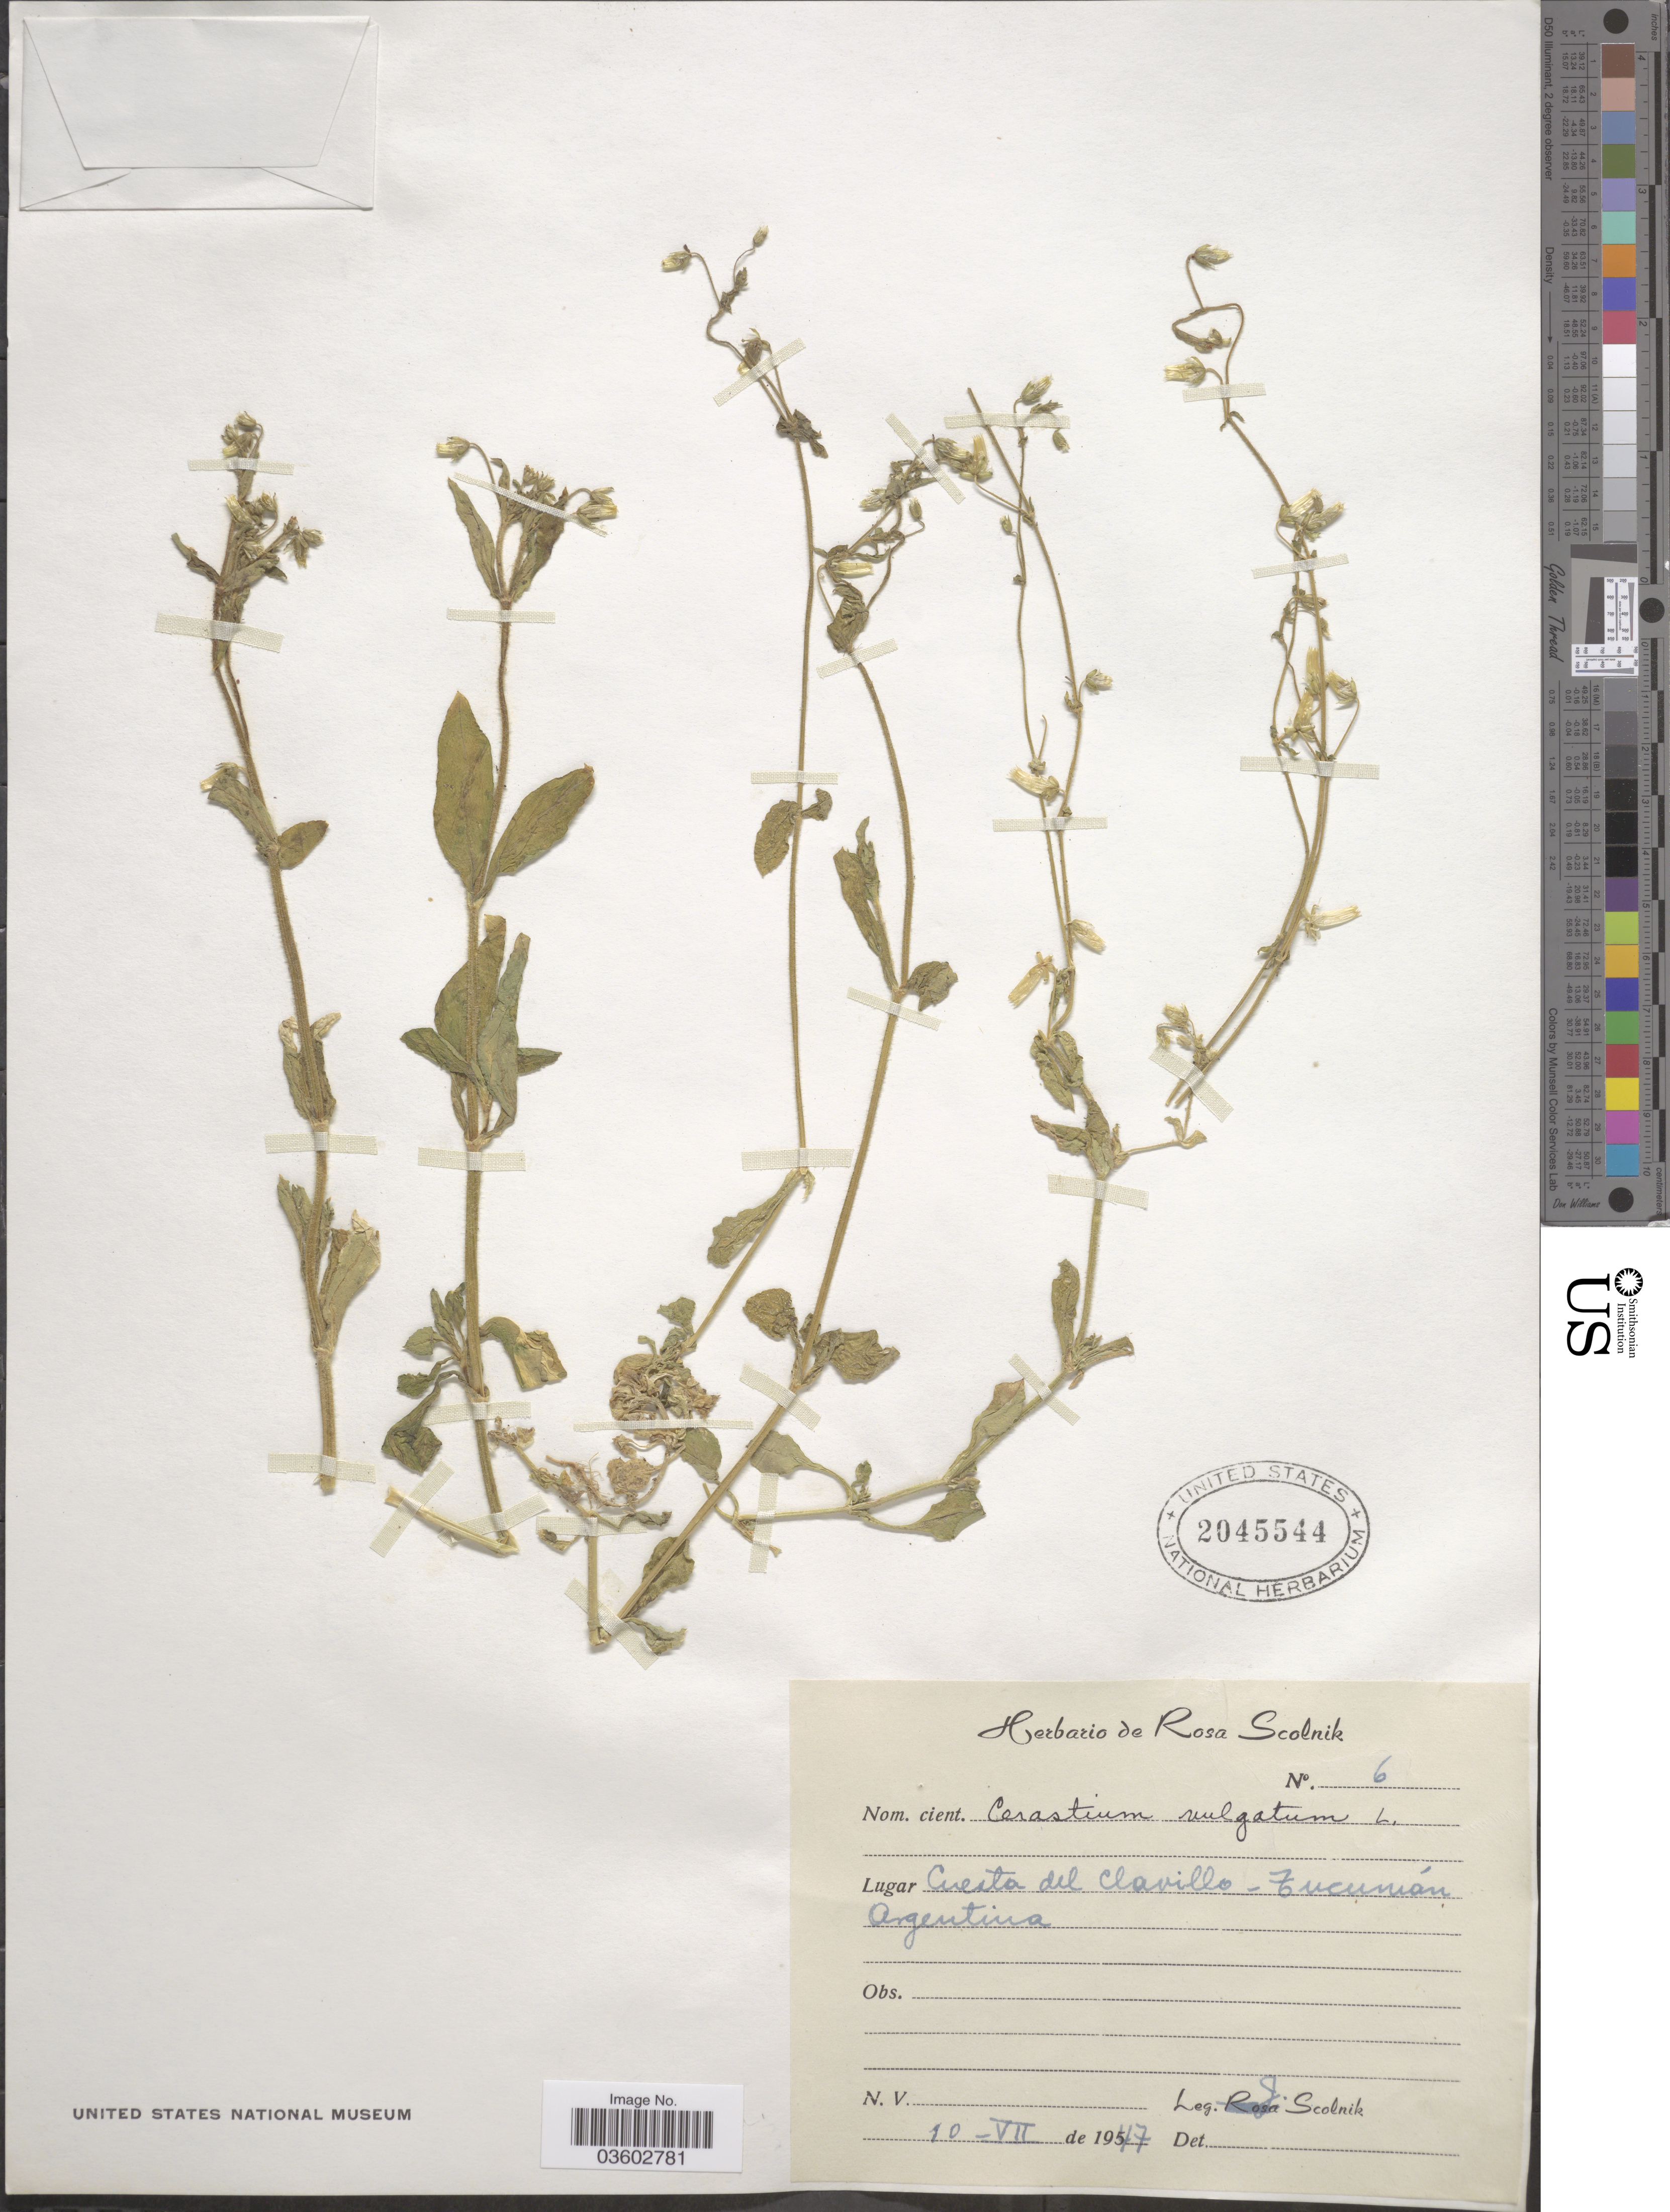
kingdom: Plantae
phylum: Tracheophyta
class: Magnoliopsida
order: Caryophyllales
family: Caryophyllaceae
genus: Cerastium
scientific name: Cerastium vulgatum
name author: L.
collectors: J. Scolnik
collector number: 6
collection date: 1947-07-10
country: Argentina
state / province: Tucuman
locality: Cuesta del clavillo - Tucumán.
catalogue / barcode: US 2045544